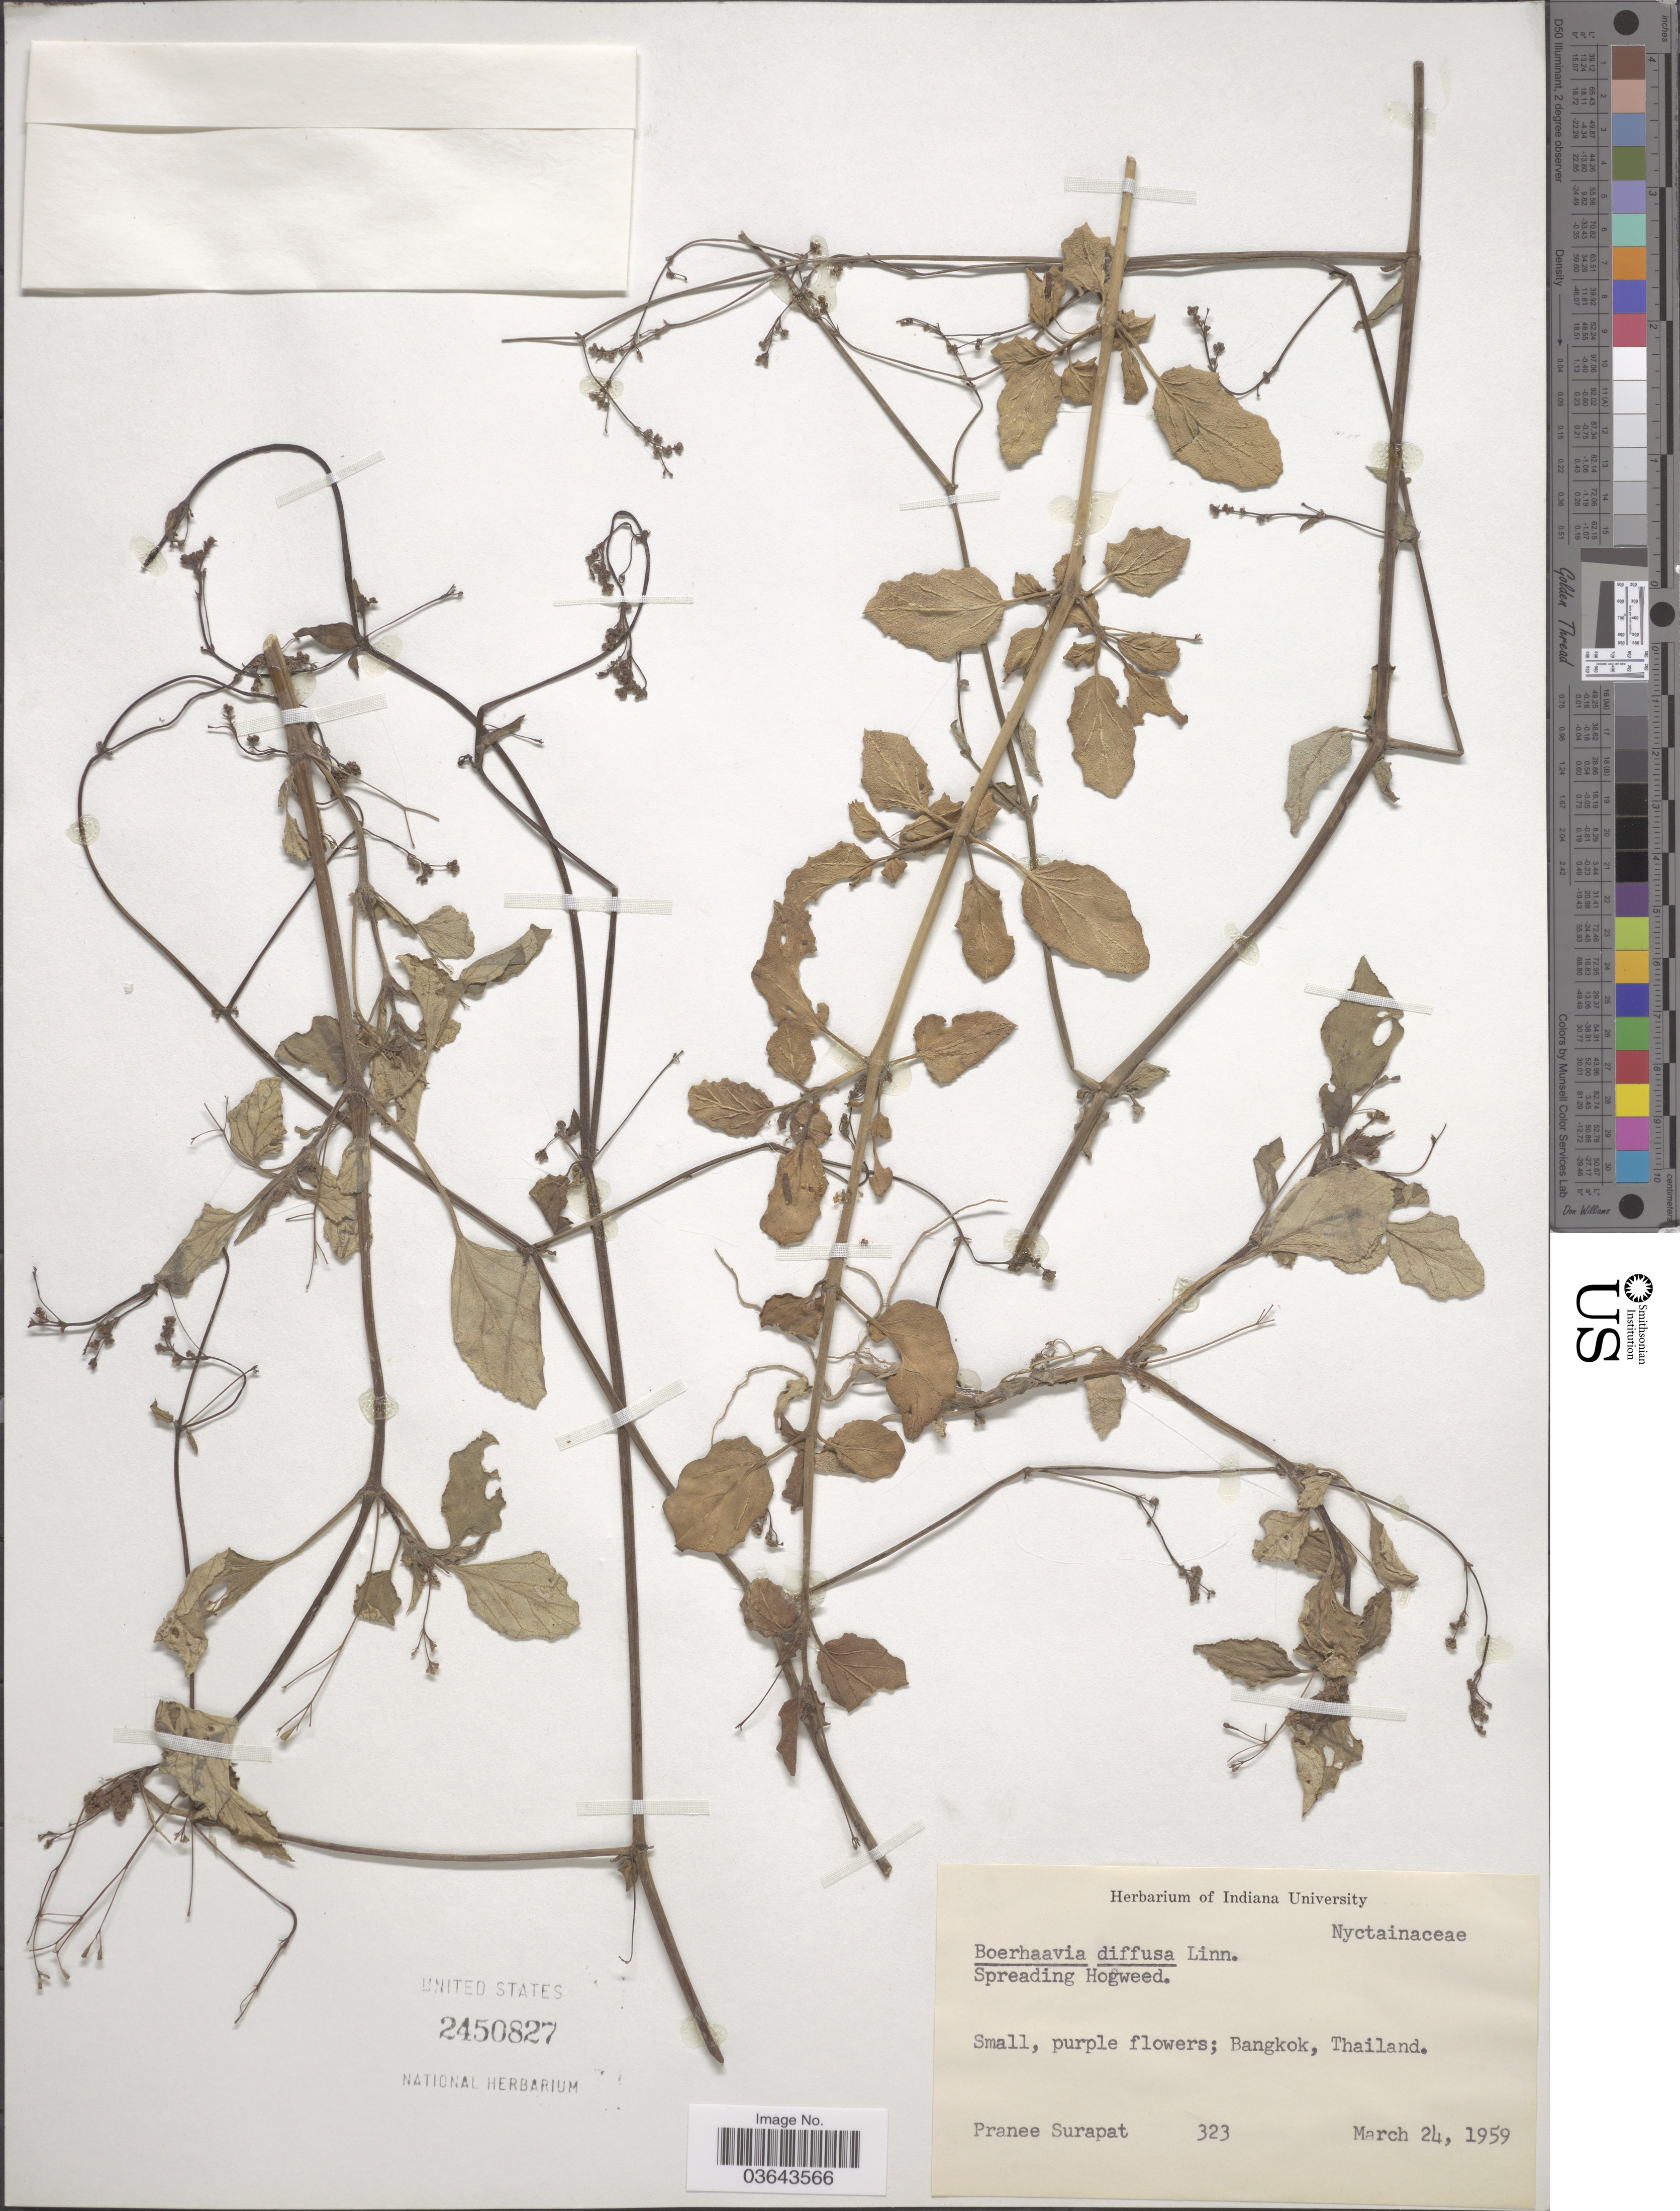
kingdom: Plantae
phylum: Tracheophyta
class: Magnoliopsida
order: Caryophyllales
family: Nyctaginaceae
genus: Boerhavia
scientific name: Boerhavia diffusa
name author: L.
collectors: P. Surapat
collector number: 323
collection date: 1959-03-24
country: Thailand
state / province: Bangkok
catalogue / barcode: US 2450827